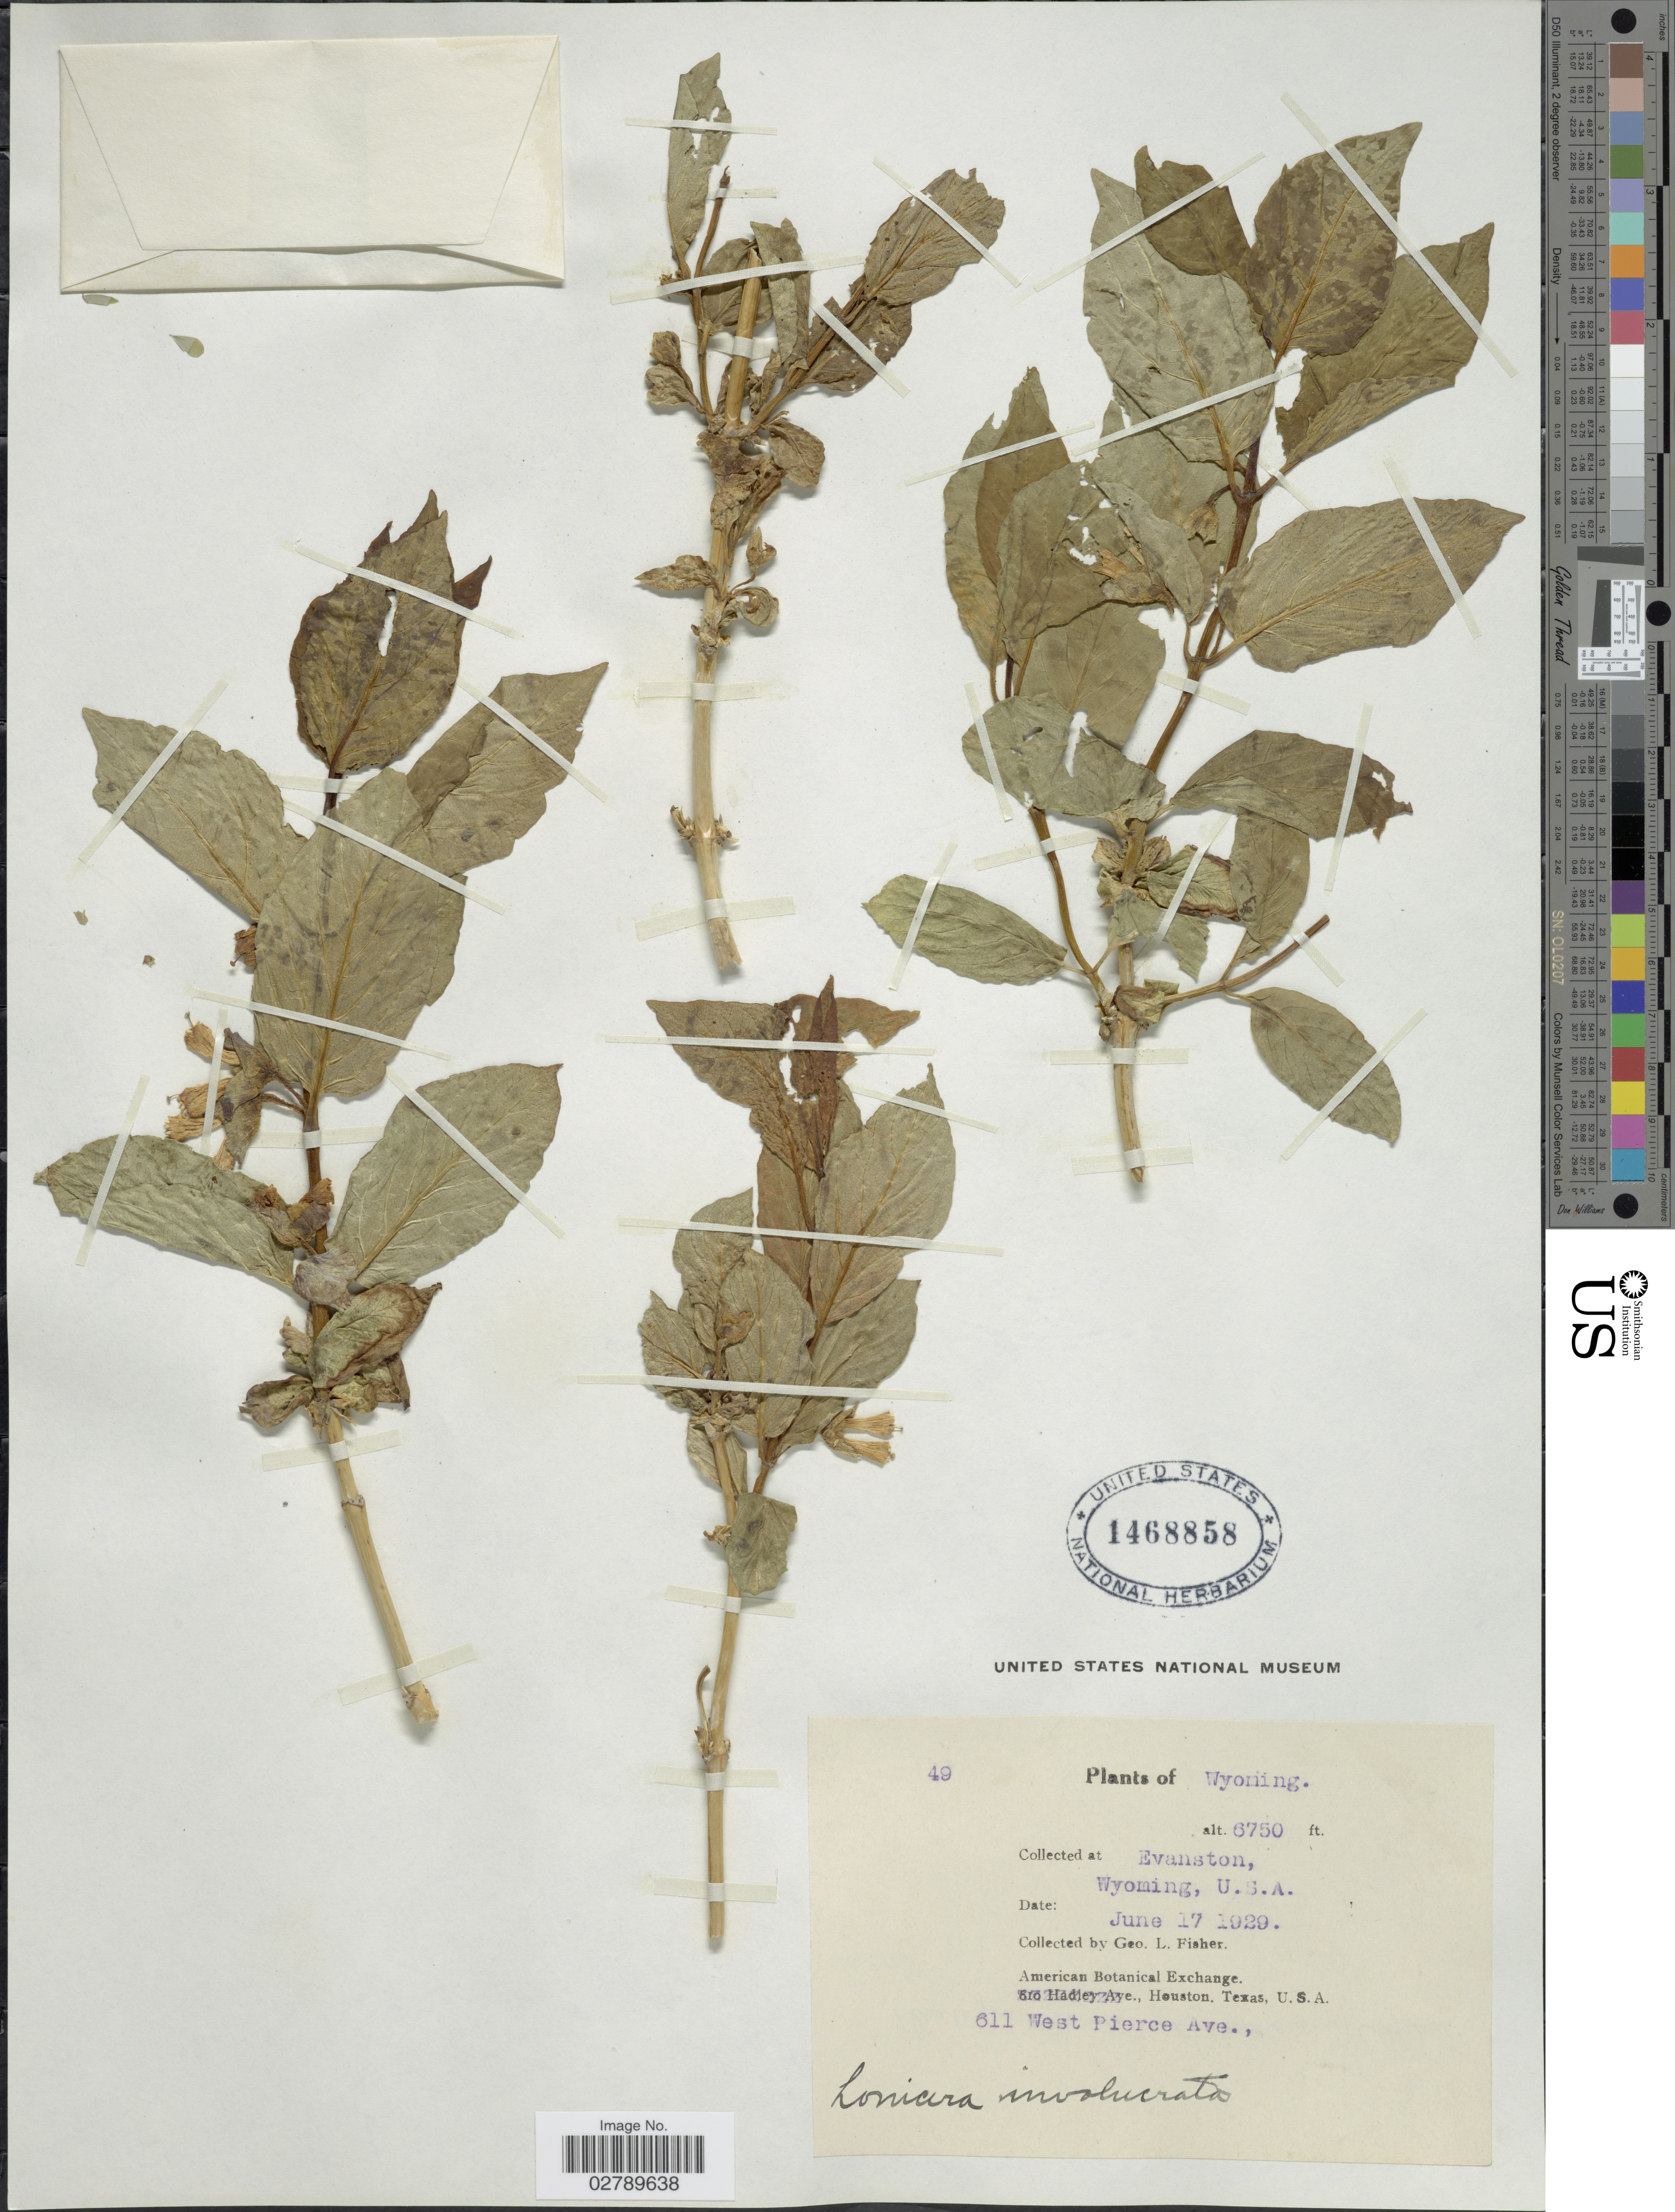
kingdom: Plantae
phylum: Tracheophyta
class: Magnoliopsida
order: Dipsacales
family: Caprifoliaceae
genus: Lonicera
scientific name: Lonicera involucrata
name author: (Richardson) Banks ex Spreng.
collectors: G. L. Fisher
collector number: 49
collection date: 1929-06-17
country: United States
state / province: Wyoming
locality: Evanston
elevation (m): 2057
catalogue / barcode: US 1468858